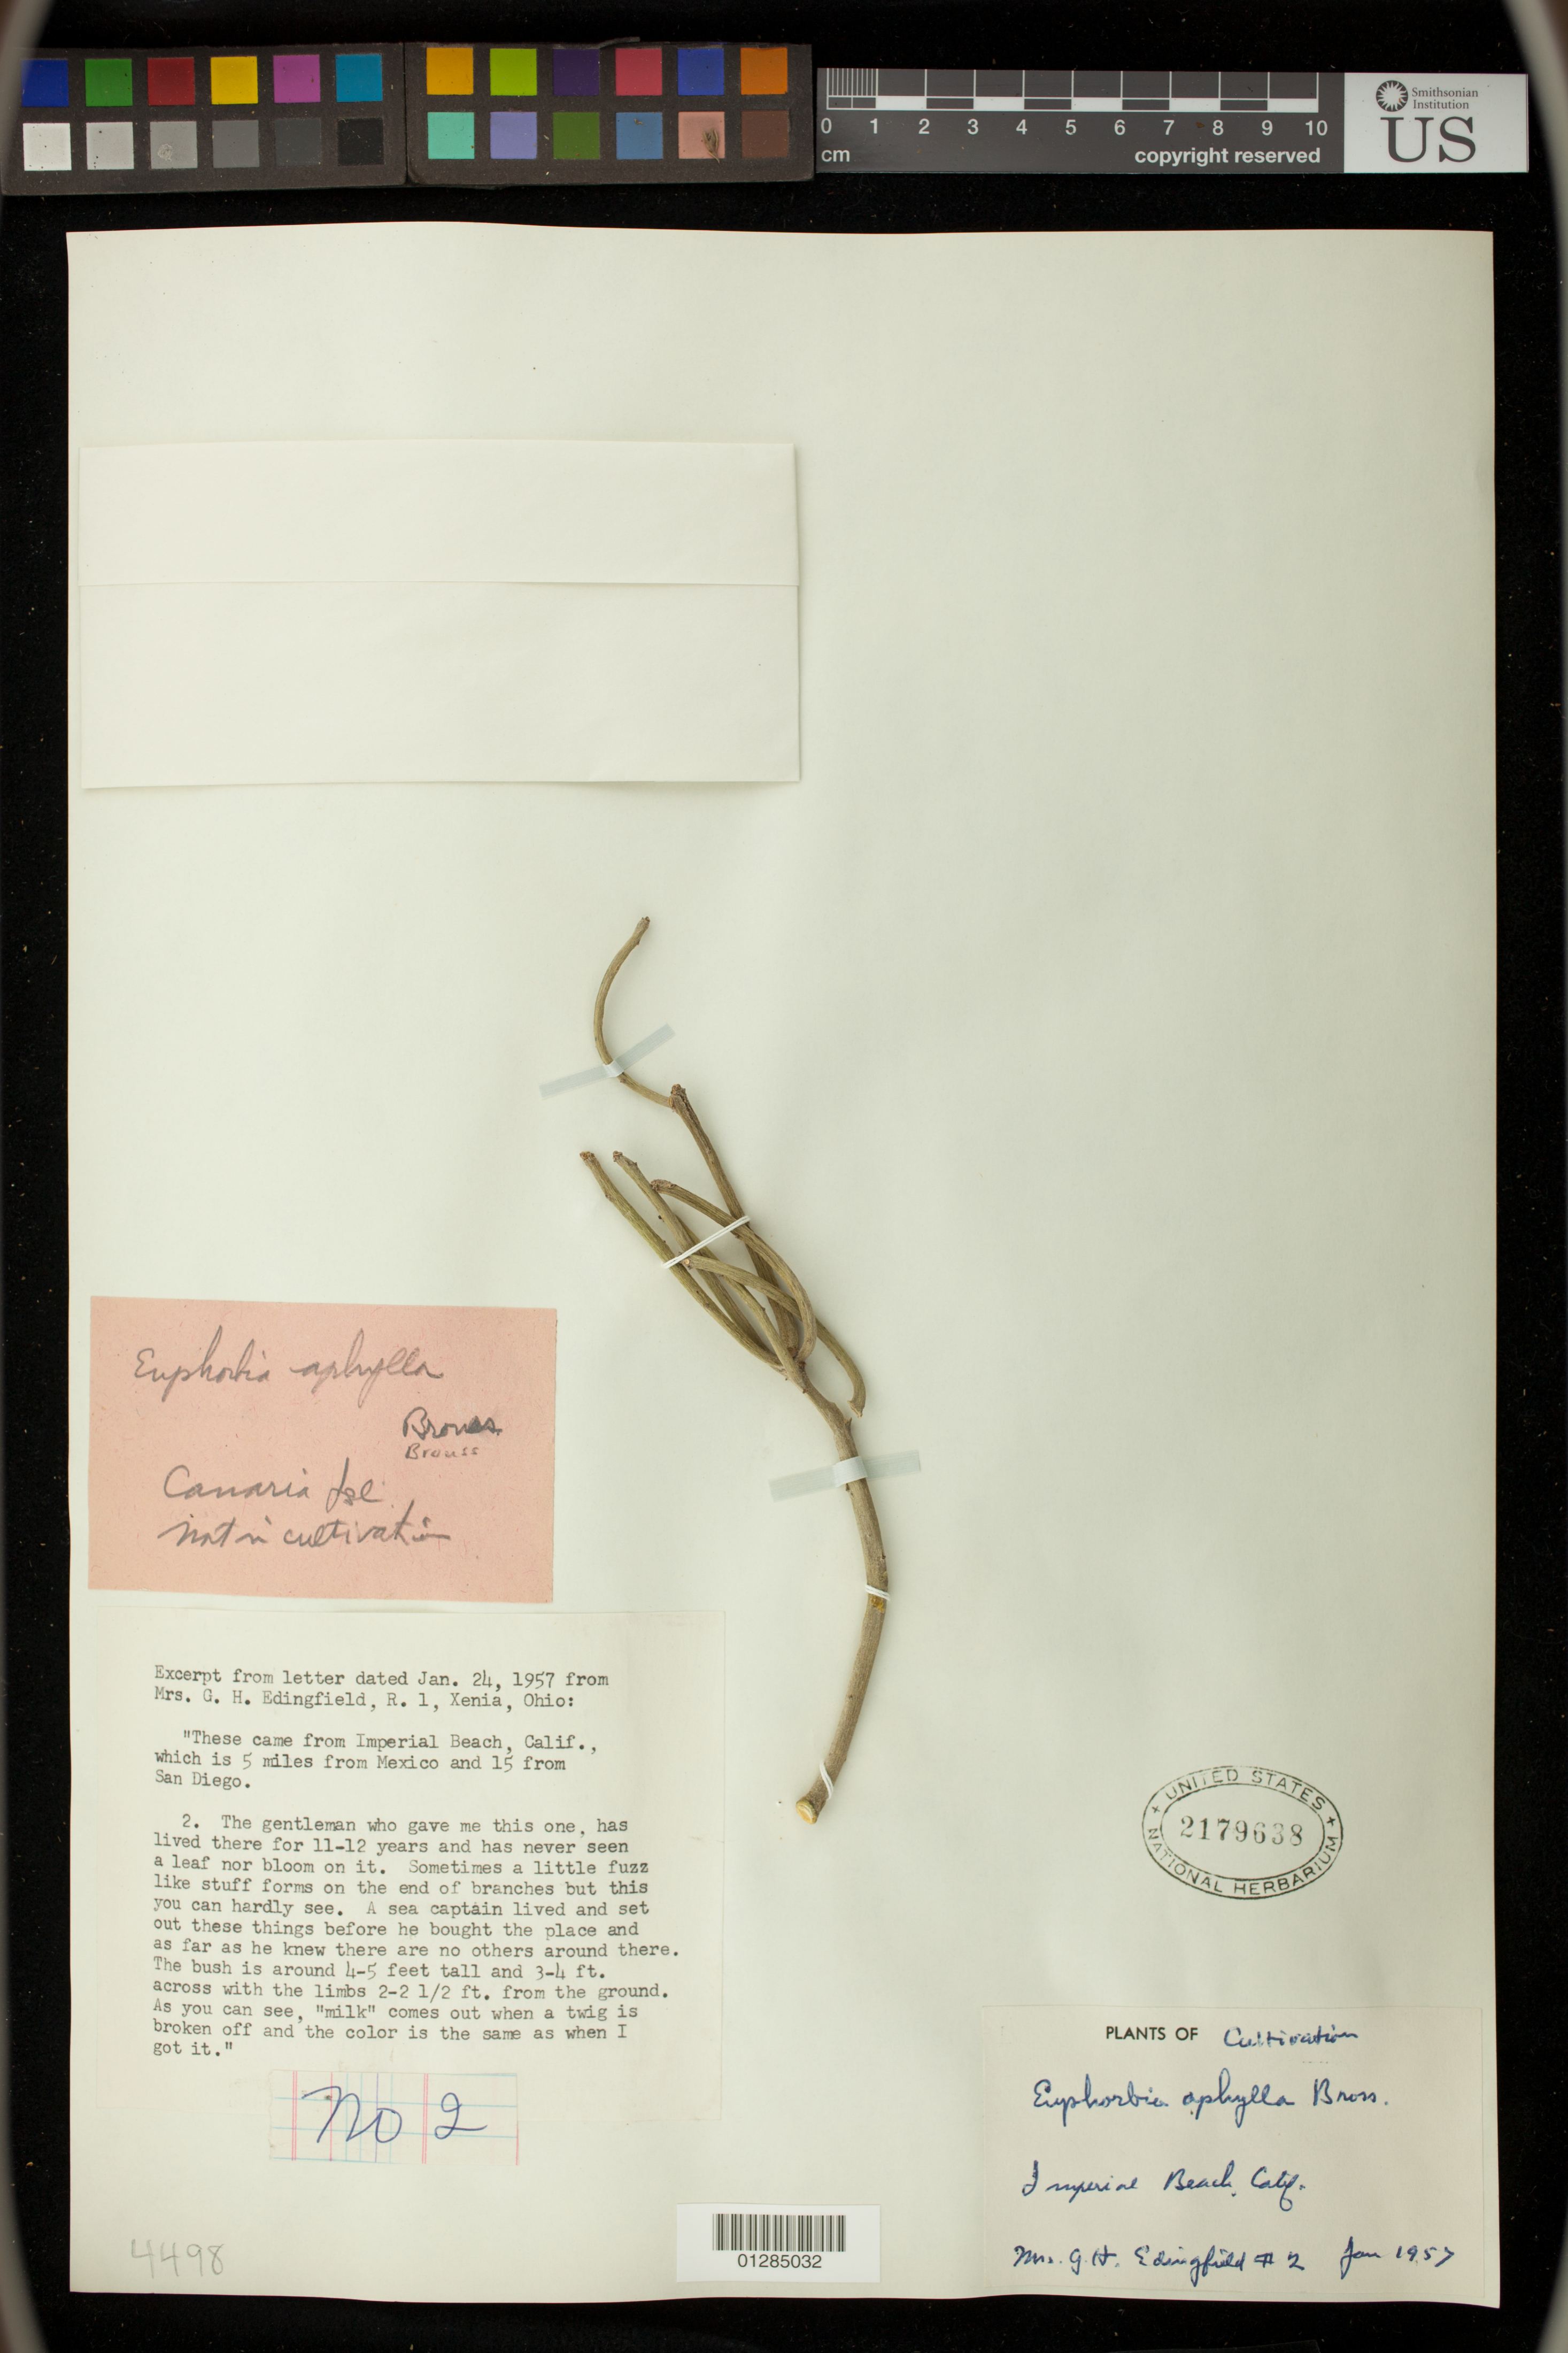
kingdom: Plantae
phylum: Tracheophyta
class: Magnoliopsida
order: Malpighiales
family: Euphorbiaceae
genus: Euphorbia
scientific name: Euphorbia aphylla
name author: Brouss. ex Willd.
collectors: H. Edingfield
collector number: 2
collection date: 1957-01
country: United States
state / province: California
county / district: San Diego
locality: Imperial Beach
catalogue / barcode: US 2179638